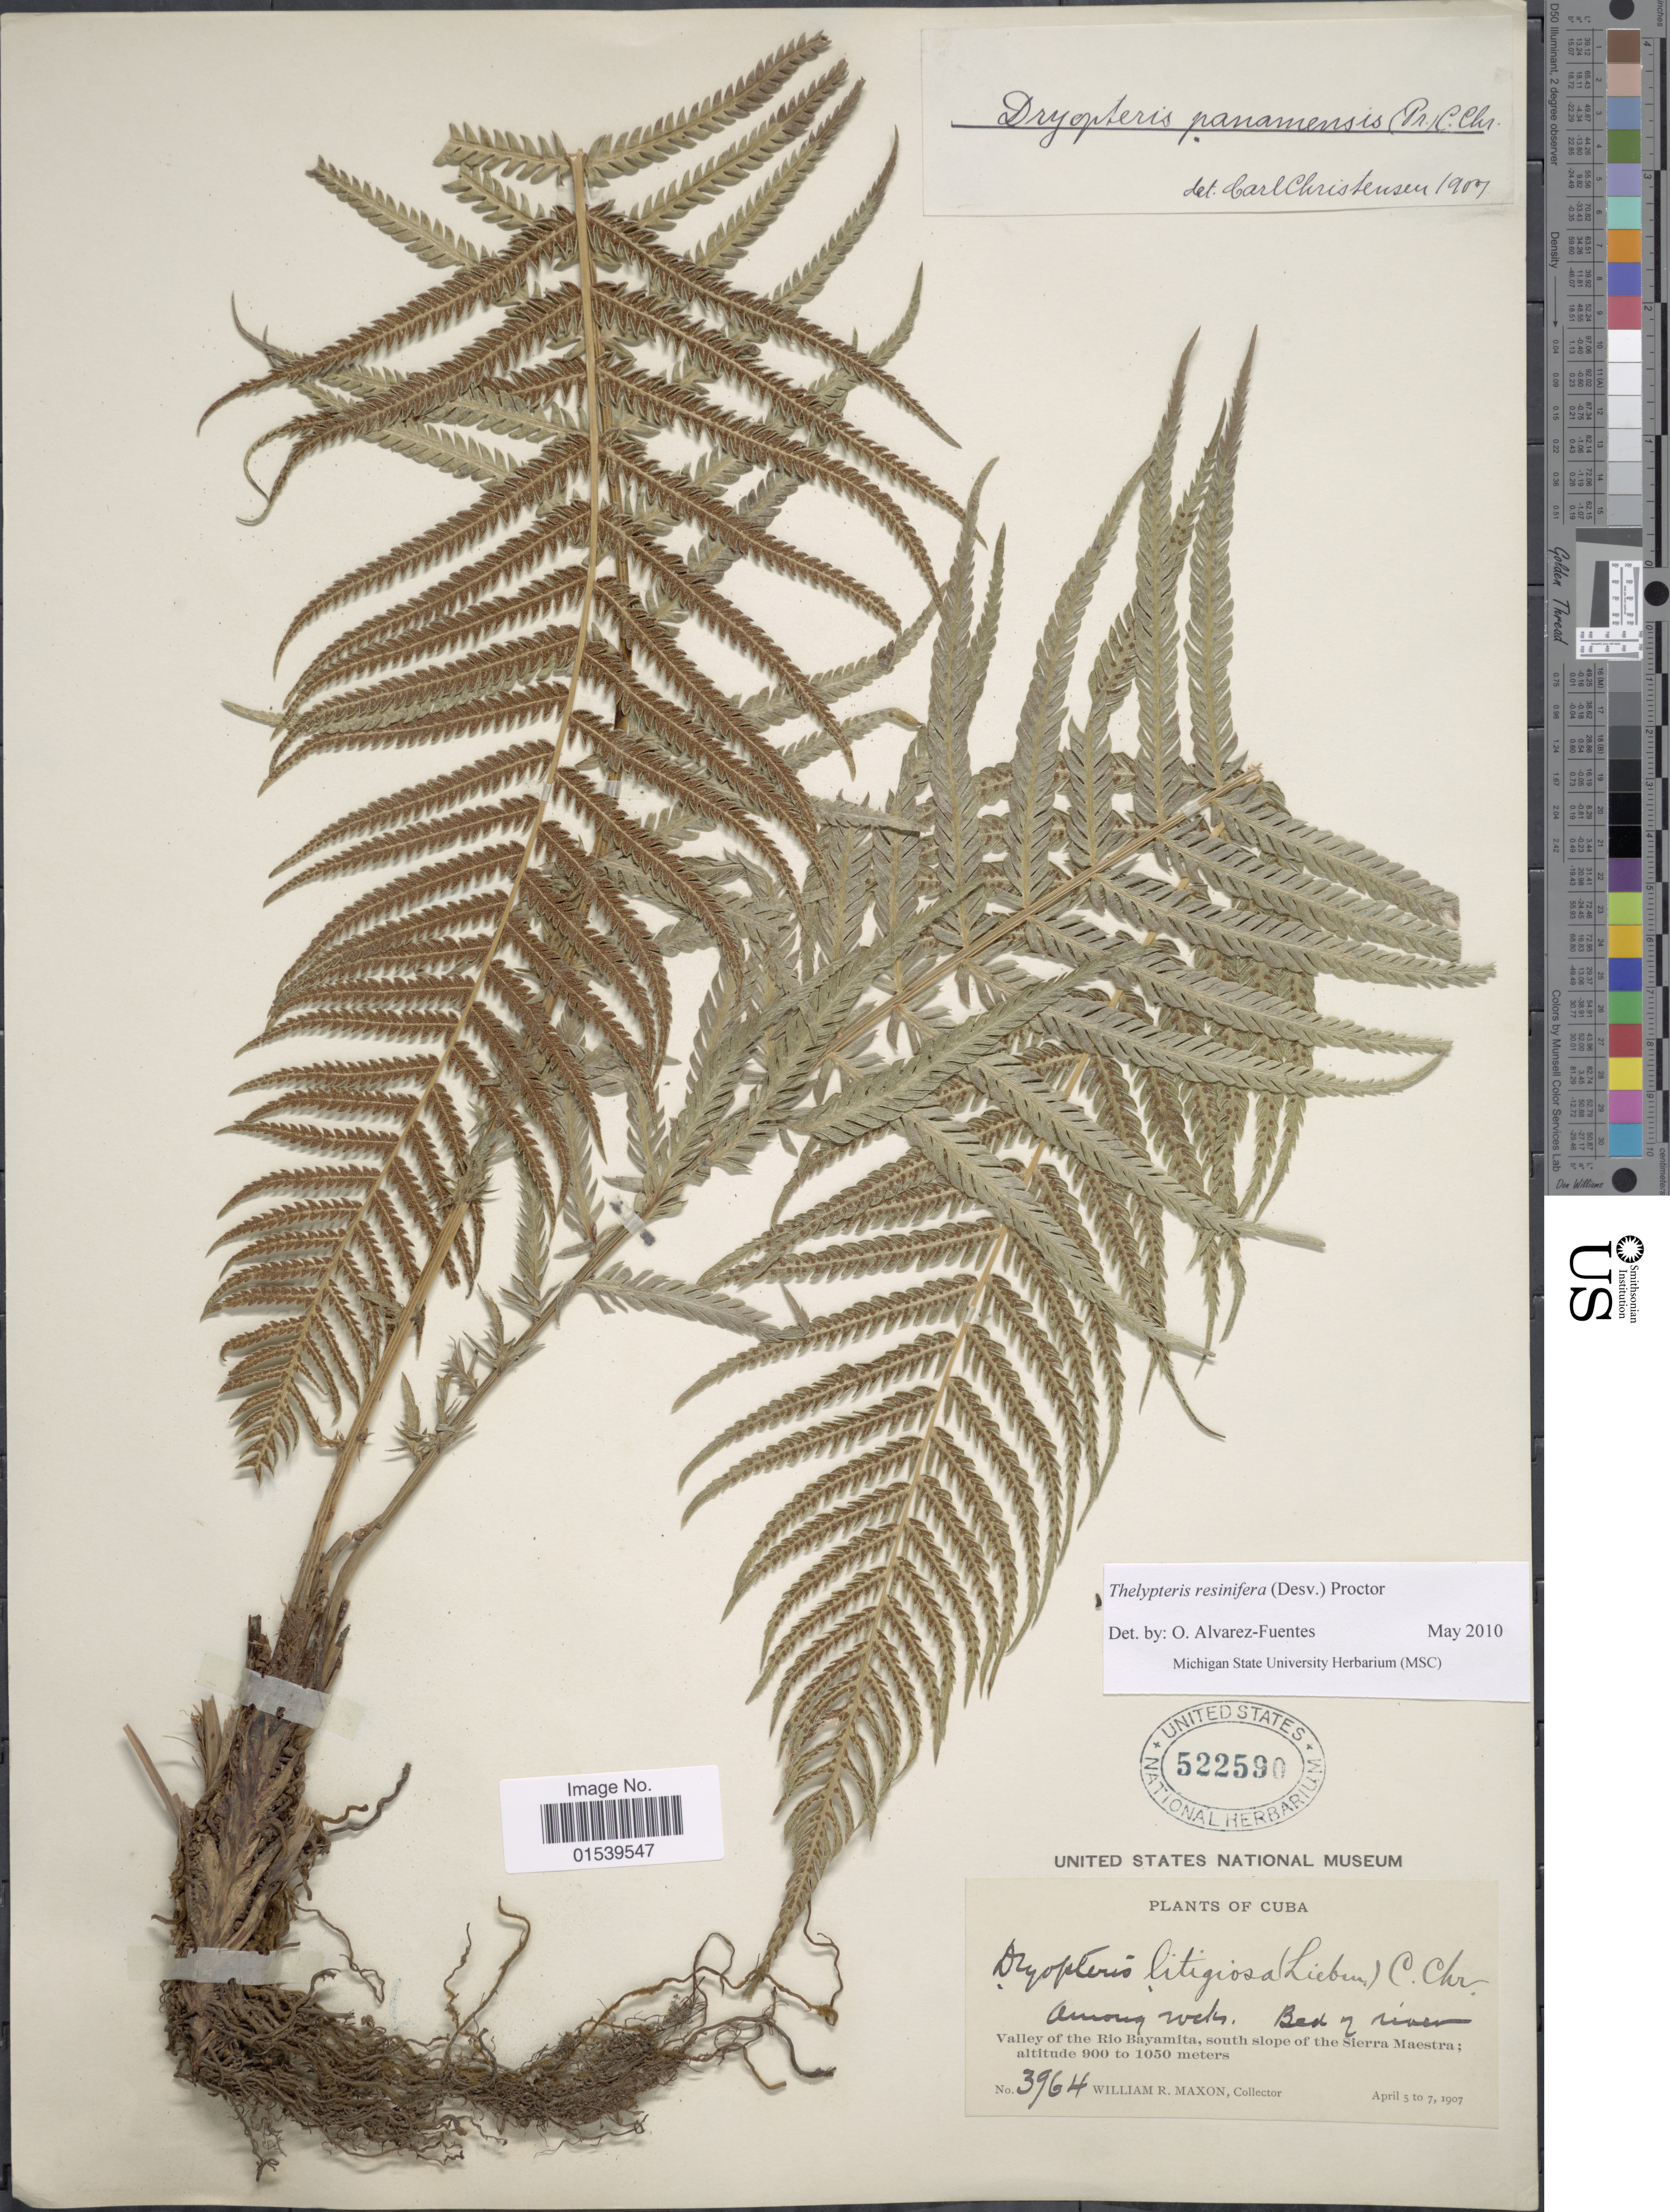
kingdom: Plantae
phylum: Tracheophyta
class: Polypodiopsida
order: Polypodiales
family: Thelypteridaceae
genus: Amauropelta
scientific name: Amauropelta resinifera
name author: (Desv.) Pic. Serm.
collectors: W. R. Maxon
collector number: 3964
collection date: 1907-04-05/1907-04-07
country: Cuba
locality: Valley of the Rio Bayamita, south slope of the Sierra Maestra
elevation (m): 900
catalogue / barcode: US 522590